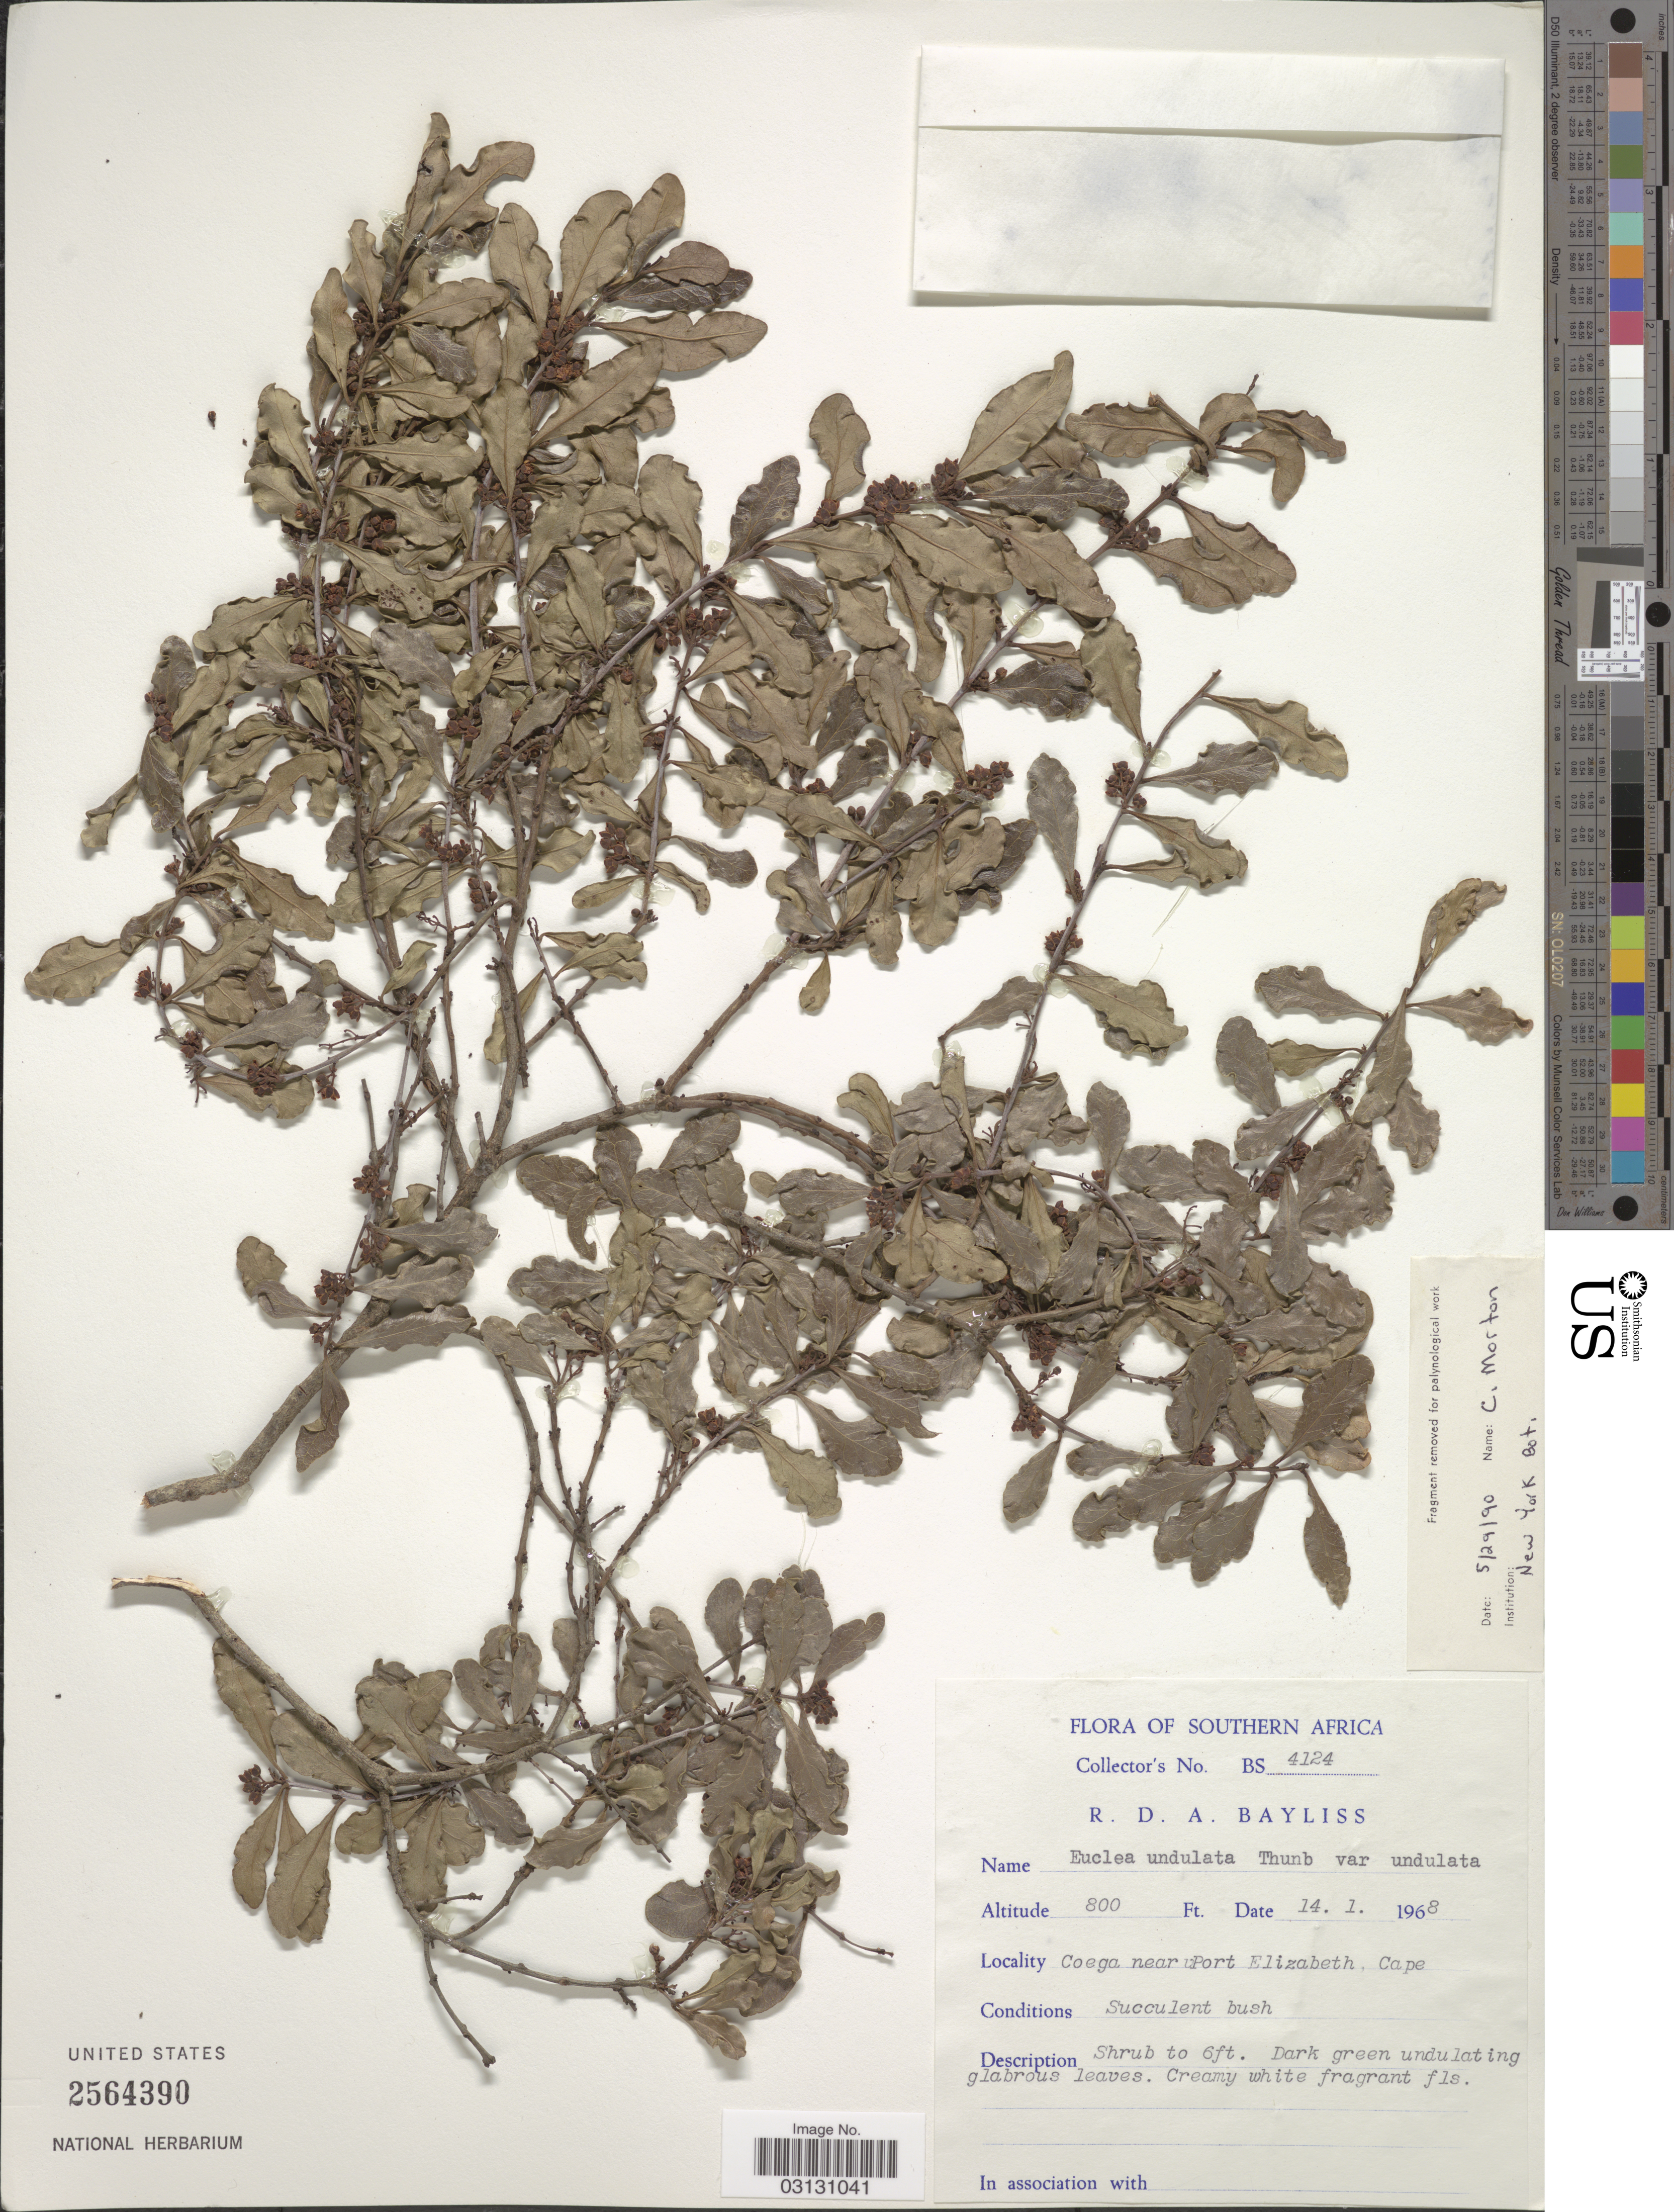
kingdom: Plantae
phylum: Tracheophyta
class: Magnoliopsida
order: Ericales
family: Ebenaceae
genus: Euclea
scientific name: Euclea undulata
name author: Thunb.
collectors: R. Bayliss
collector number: BS4124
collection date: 1968-01-14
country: South Africa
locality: Coega near Port Elizabeth, Cape.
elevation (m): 244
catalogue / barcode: US 2564390